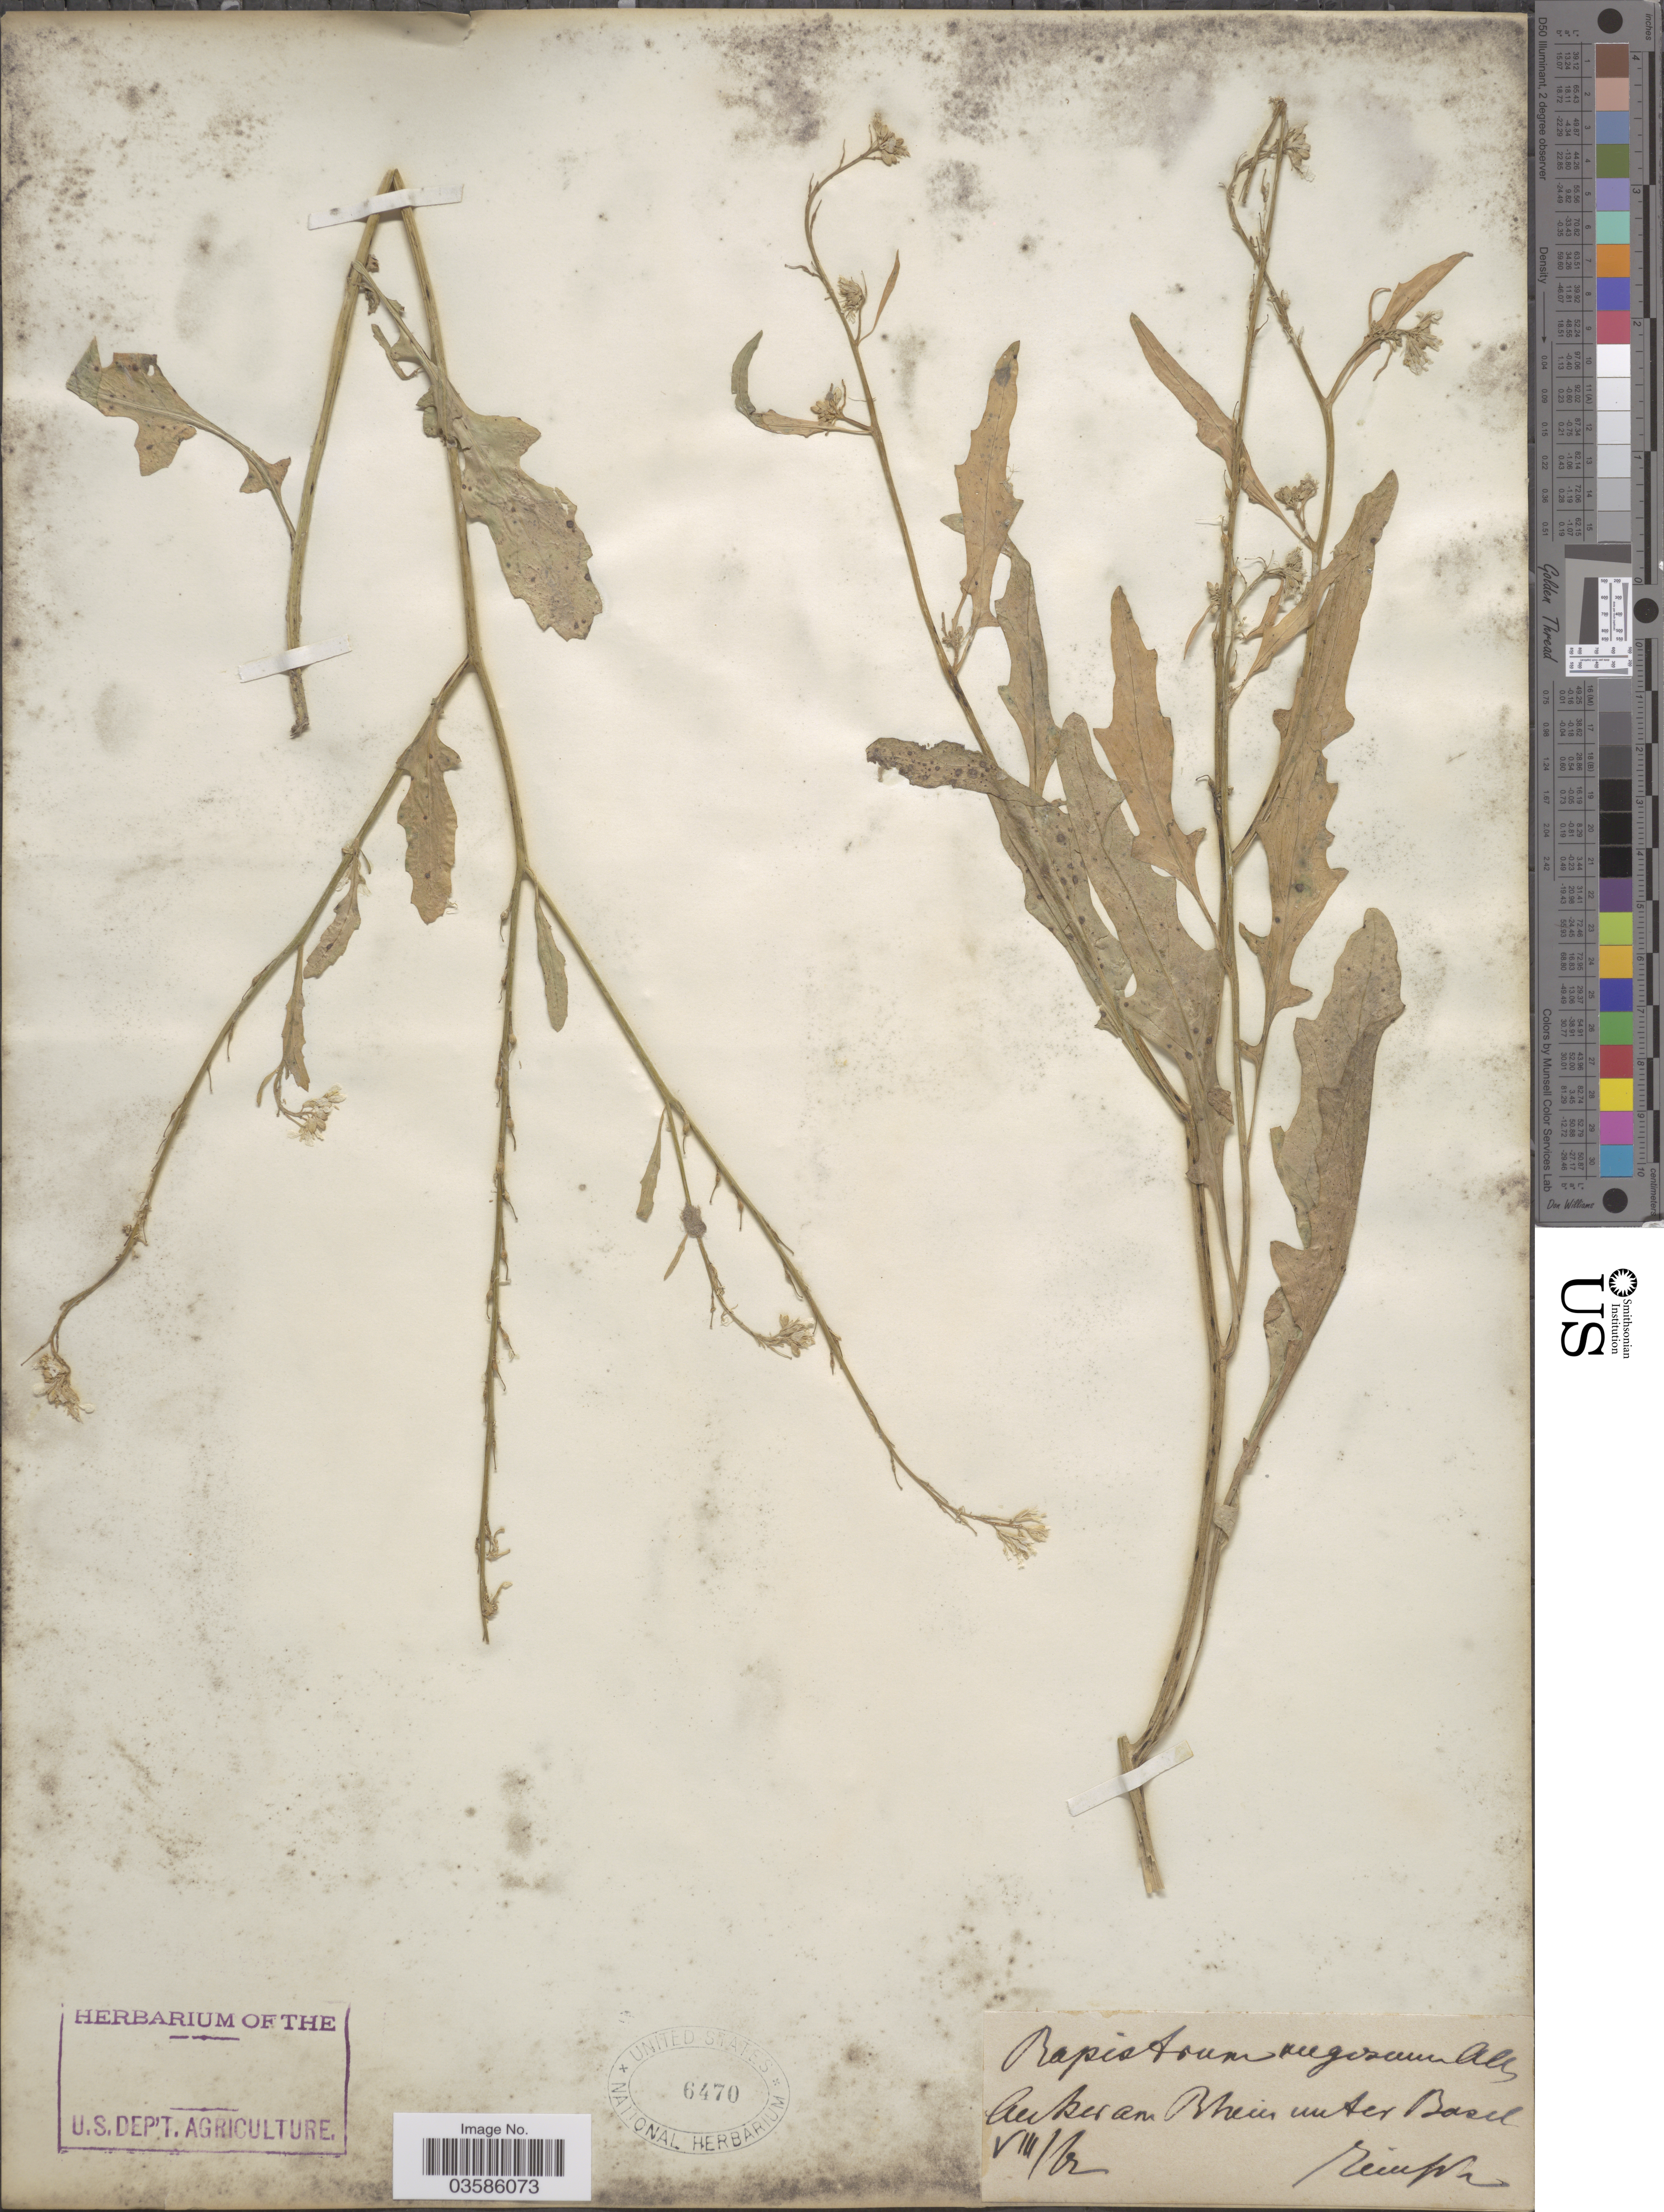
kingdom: Plantae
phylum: Tracheophyta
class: Magnoliopsida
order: Brassicales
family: Brassicaceae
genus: Rapistrum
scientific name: Rapistrum rugosum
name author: (L.) All.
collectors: M. Reinph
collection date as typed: Transcribed d/m/y: /8/12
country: Switzerland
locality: Auker an Rhein unter Basel.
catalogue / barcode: US 6470